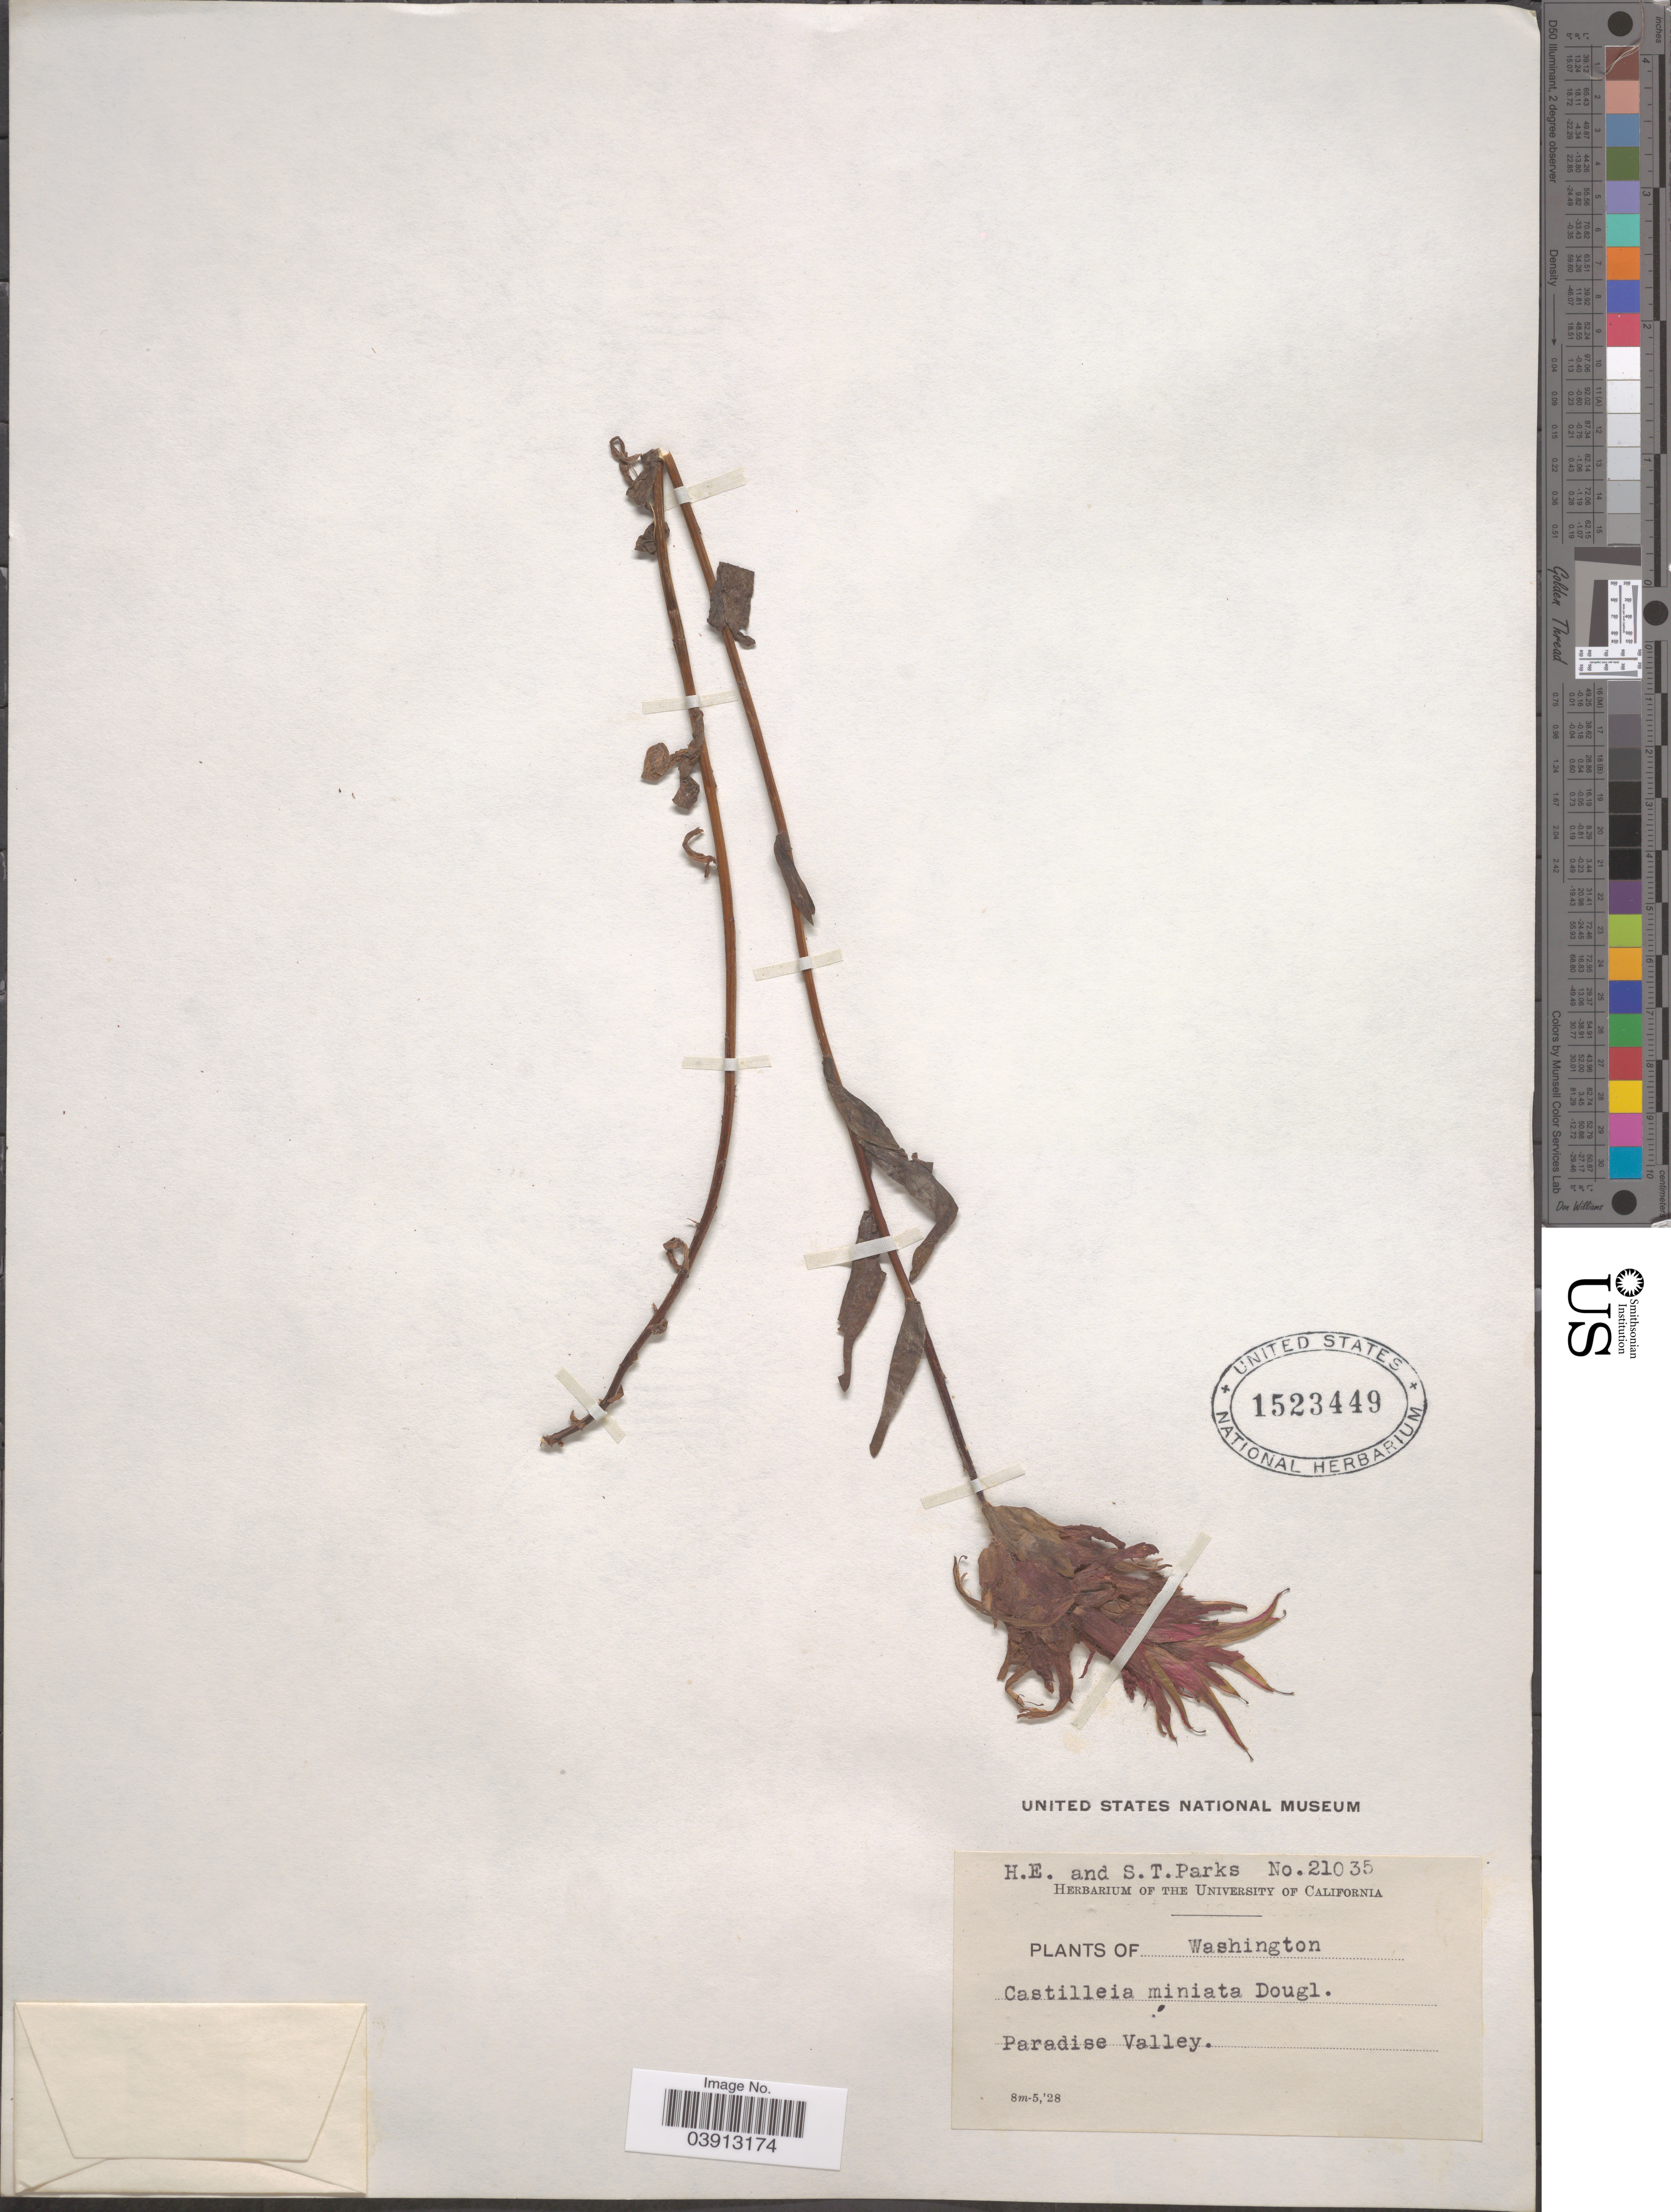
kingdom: Plantae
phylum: Tracheophyta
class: Magnoliopsida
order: Lamiales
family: Orobanchaceae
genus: Castilleja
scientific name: Castilleja miniata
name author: Douglas ex Hook.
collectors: H. E. Parks & S. Parks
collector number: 21035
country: United States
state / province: Washington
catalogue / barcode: US 1523449